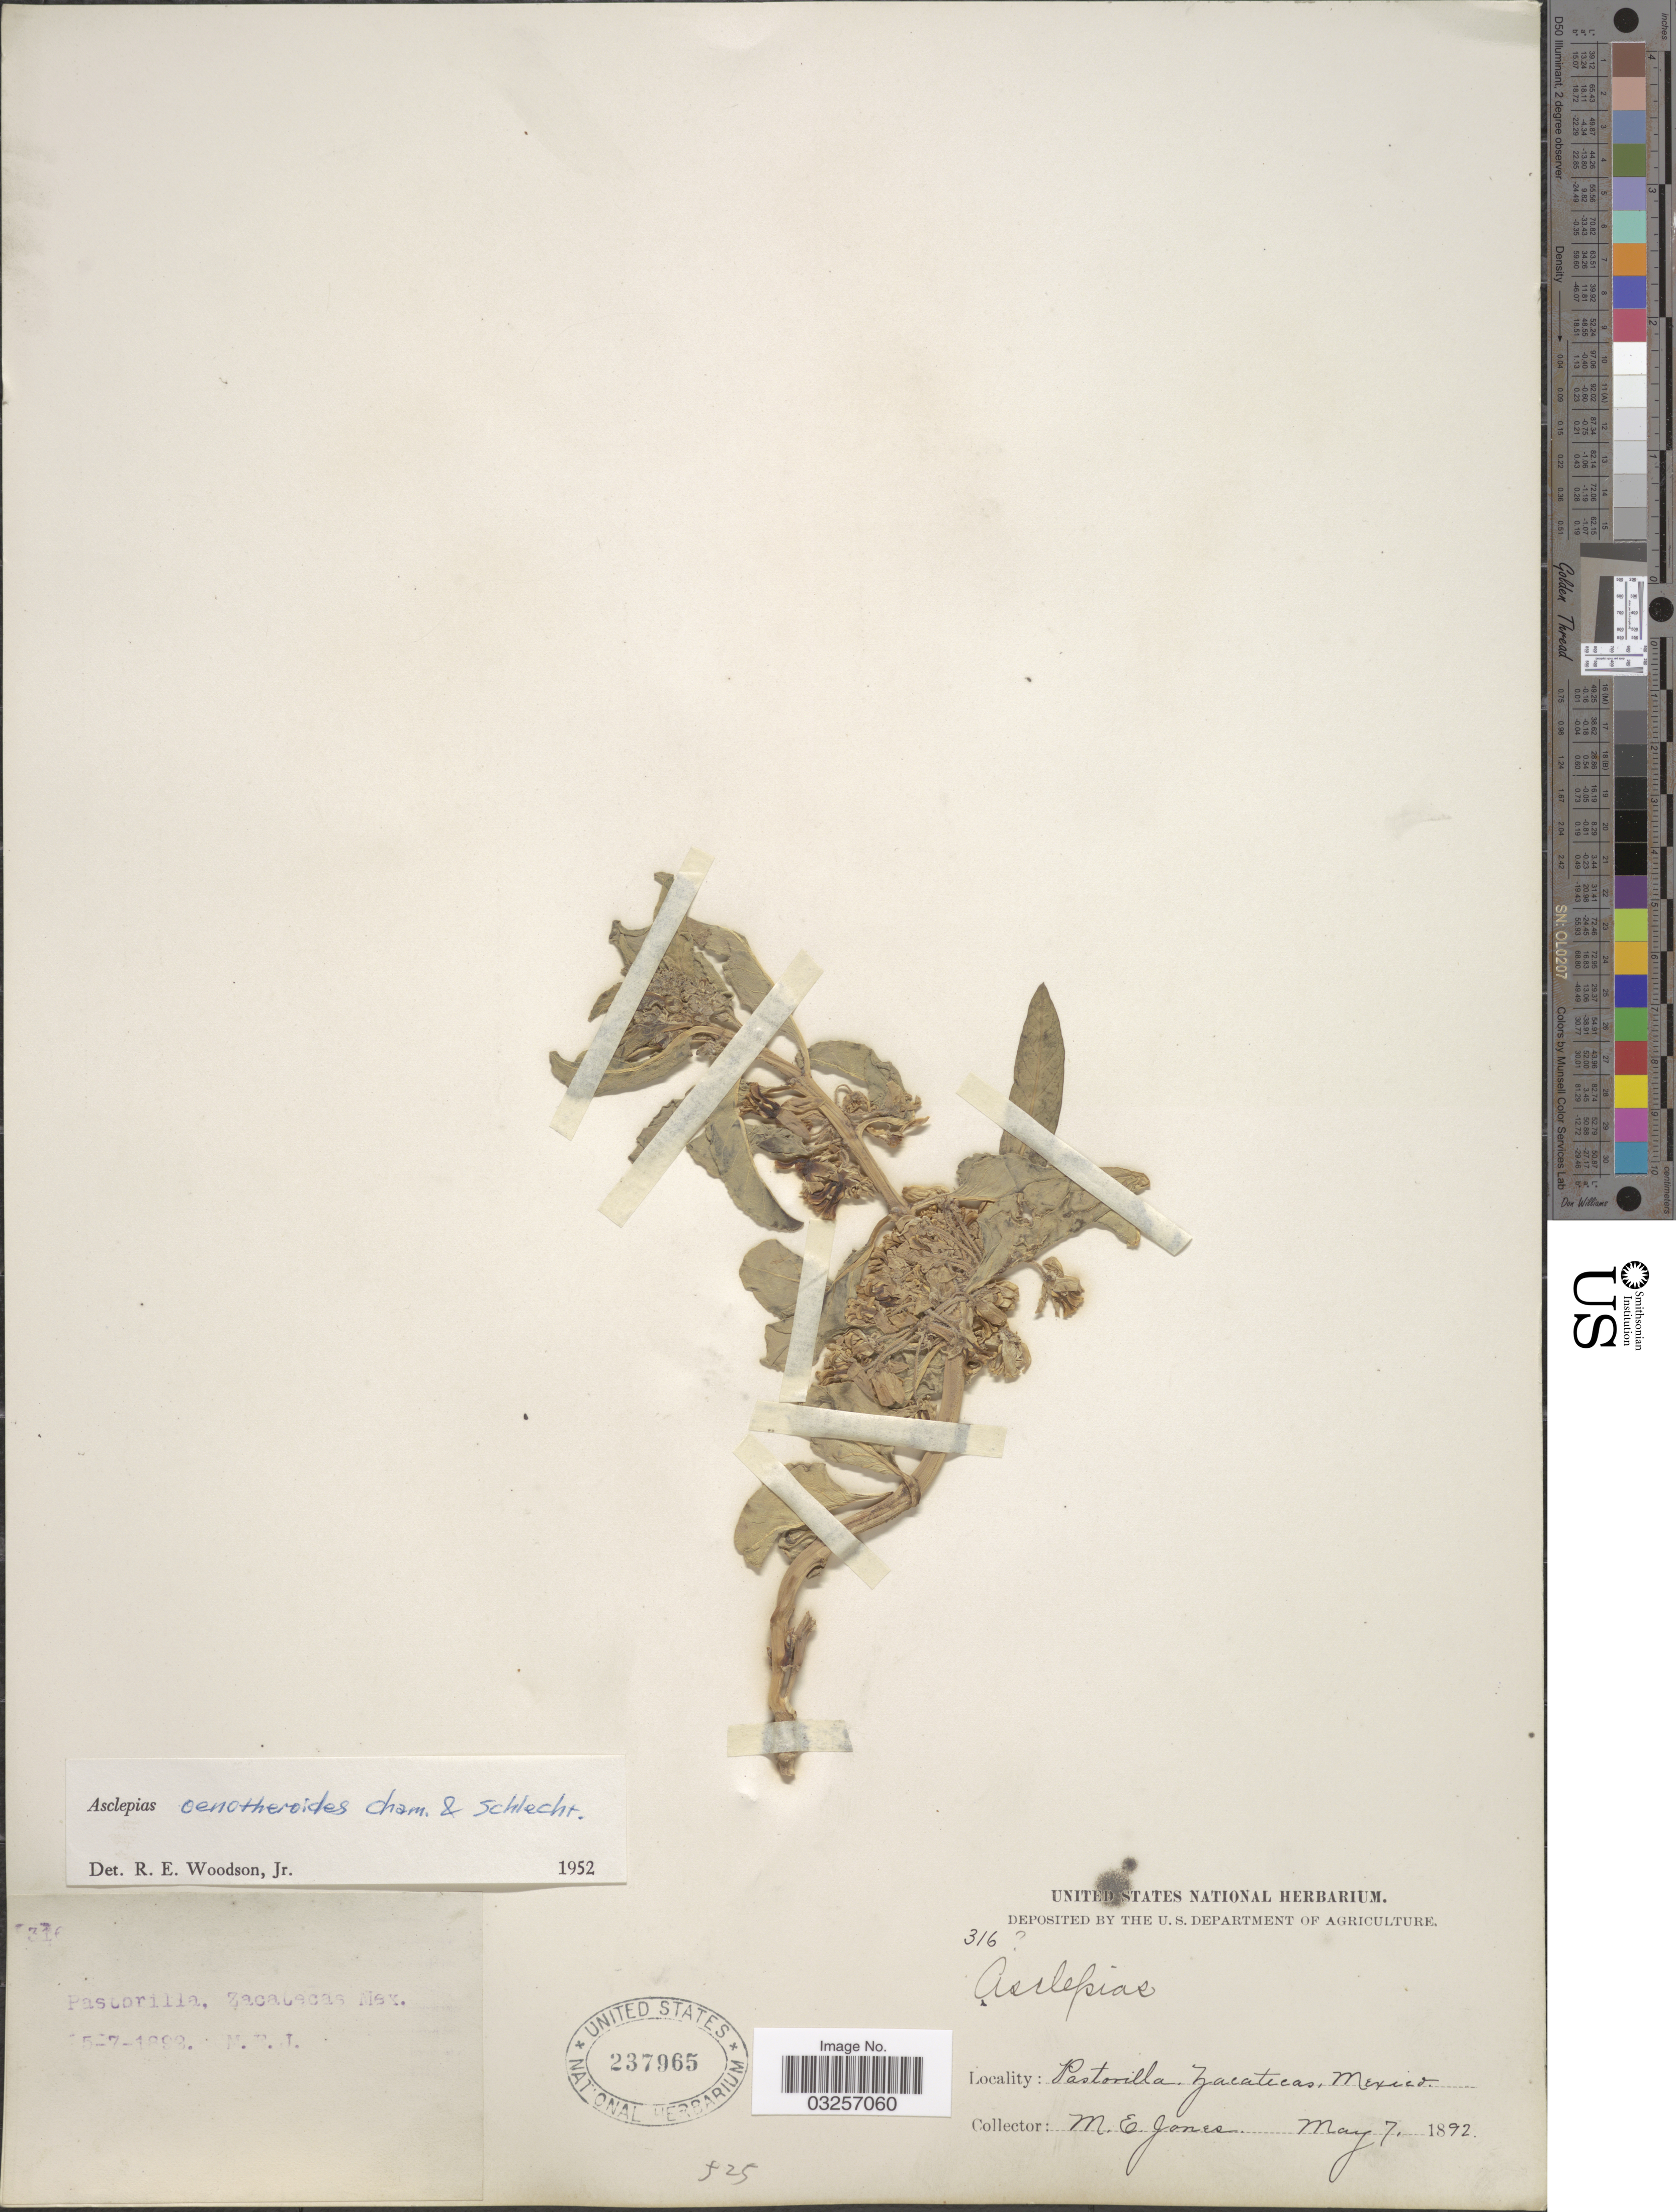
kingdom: Plantae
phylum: Tracheophyta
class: Magnoliopsida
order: Gentianales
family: Apocynaceae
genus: Asclepias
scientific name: Asclepias oenotheroides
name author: Schltdl. & Cham.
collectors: M. E. Jones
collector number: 316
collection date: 1892-05-07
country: Mexico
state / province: Zacatecas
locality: Pastorilla.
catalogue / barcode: US 237965